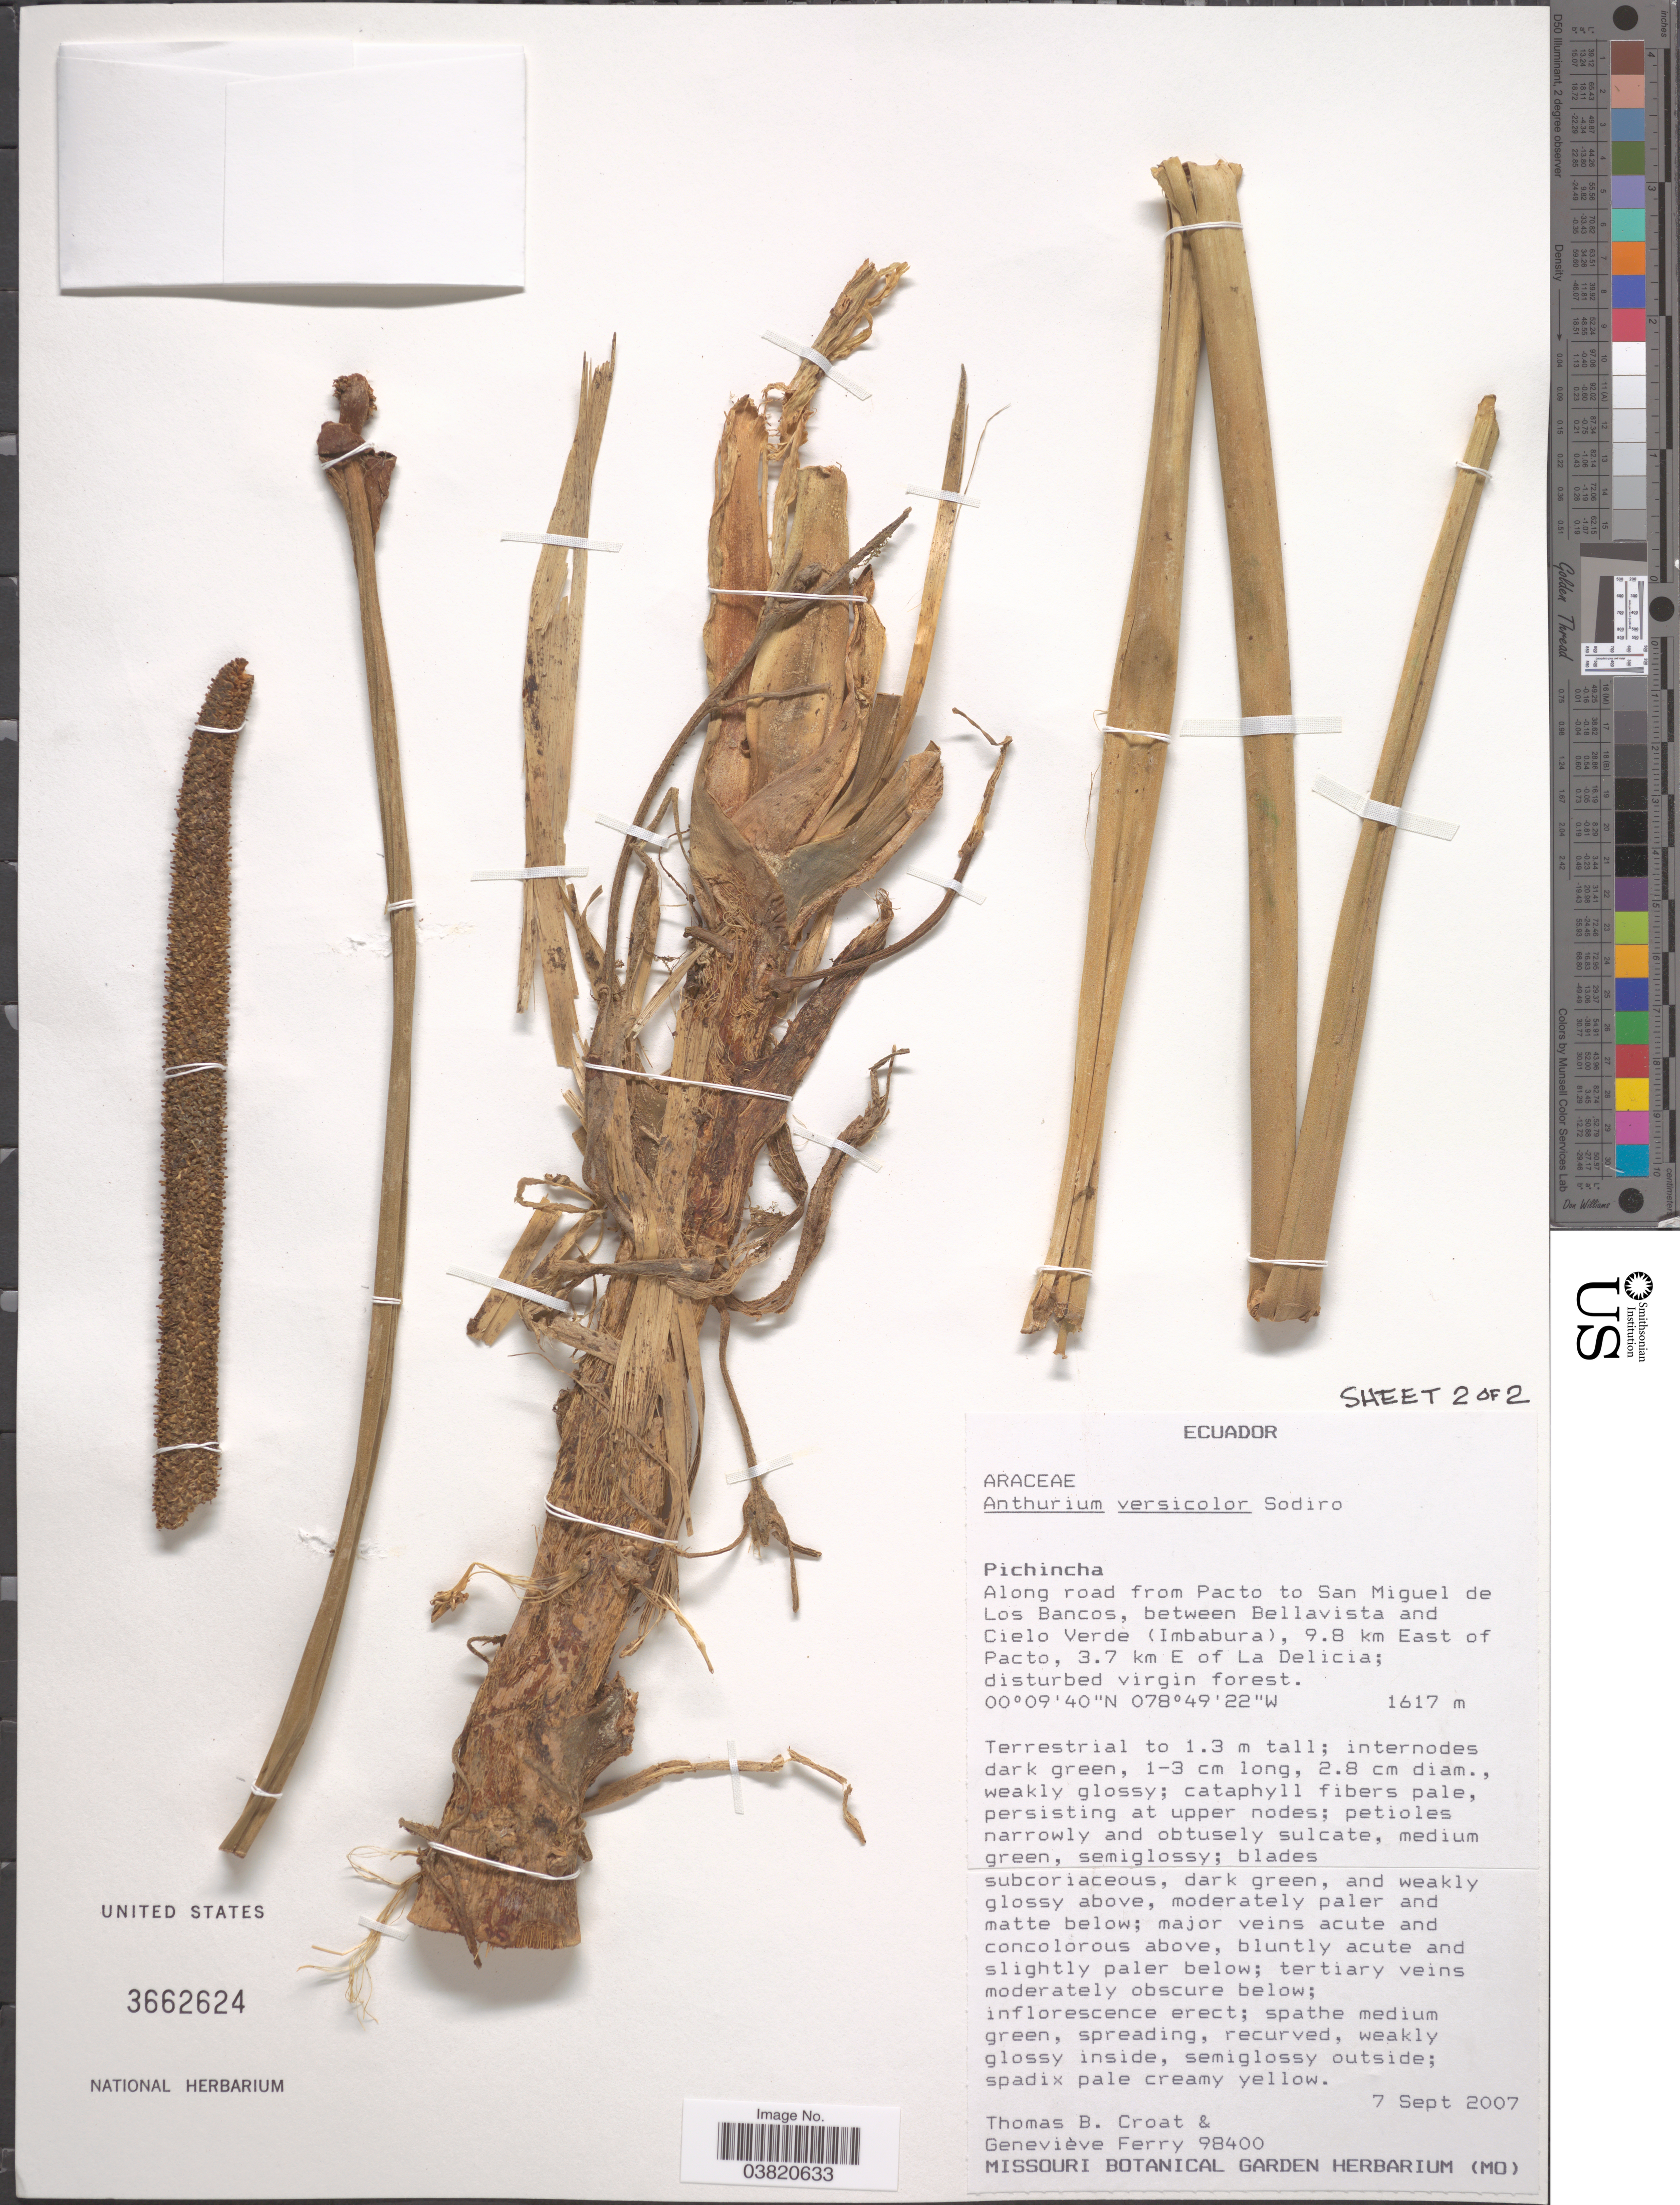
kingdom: Plantae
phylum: Tracheophyta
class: Liliopsida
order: Alismatales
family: Araceae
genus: Anthurium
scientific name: Anthurium versicolor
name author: Sodiro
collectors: T. B. Croat & G. Ferry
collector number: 98400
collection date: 2007-09-07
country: Ecuador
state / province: Pichincha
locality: Along road from Pacto to San Miguel de Los Bancos, between Bellavista and Cielo Verde (Imbabura), 9.8 km East of Pacto, 3.7 km E of La Delicia.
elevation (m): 1617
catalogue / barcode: US 3662624